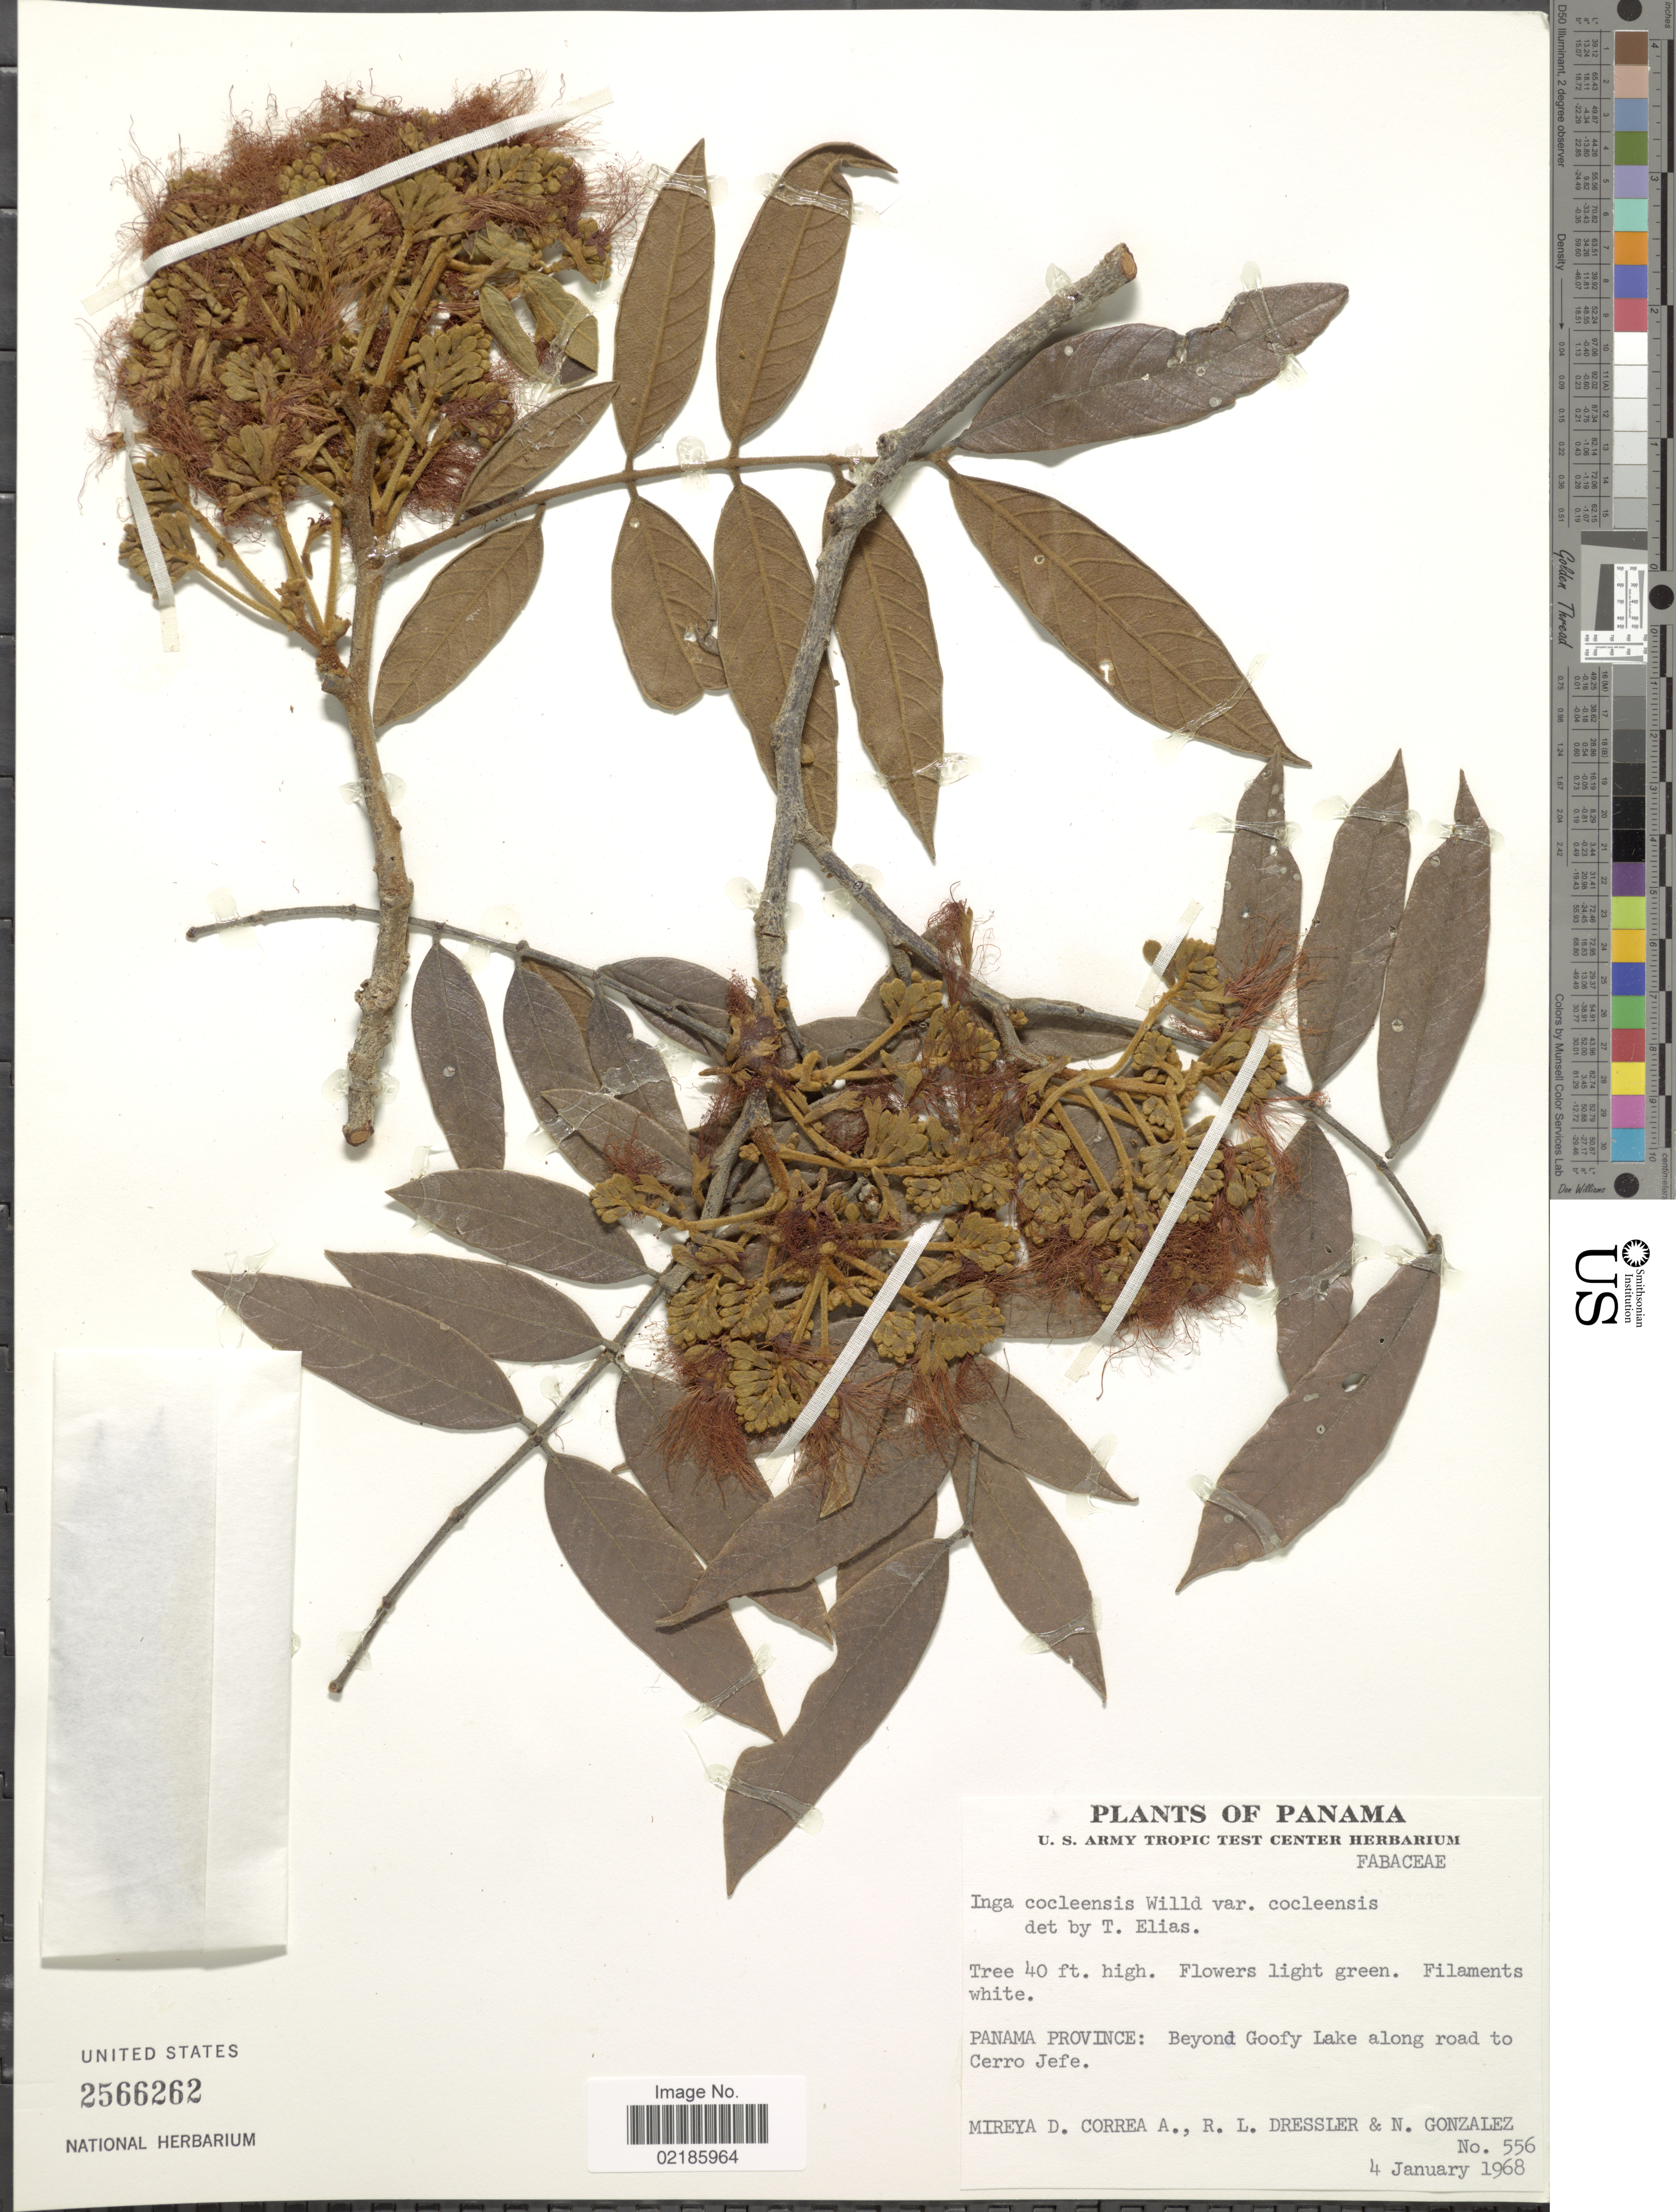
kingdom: Plantae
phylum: Tracheophyta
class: Magnoliopsida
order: Fabales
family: Fabaceae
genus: Inga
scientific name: Inga cocleensis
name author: Pittier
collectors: M. D. Corrêa-A., R. Dressler & N. Gonzalez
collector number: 556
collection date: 1968-01-04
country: Panama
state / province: Panamá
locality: Beyond Goofy Lake along road to Cerro Jefe.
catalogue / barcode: US 2566262